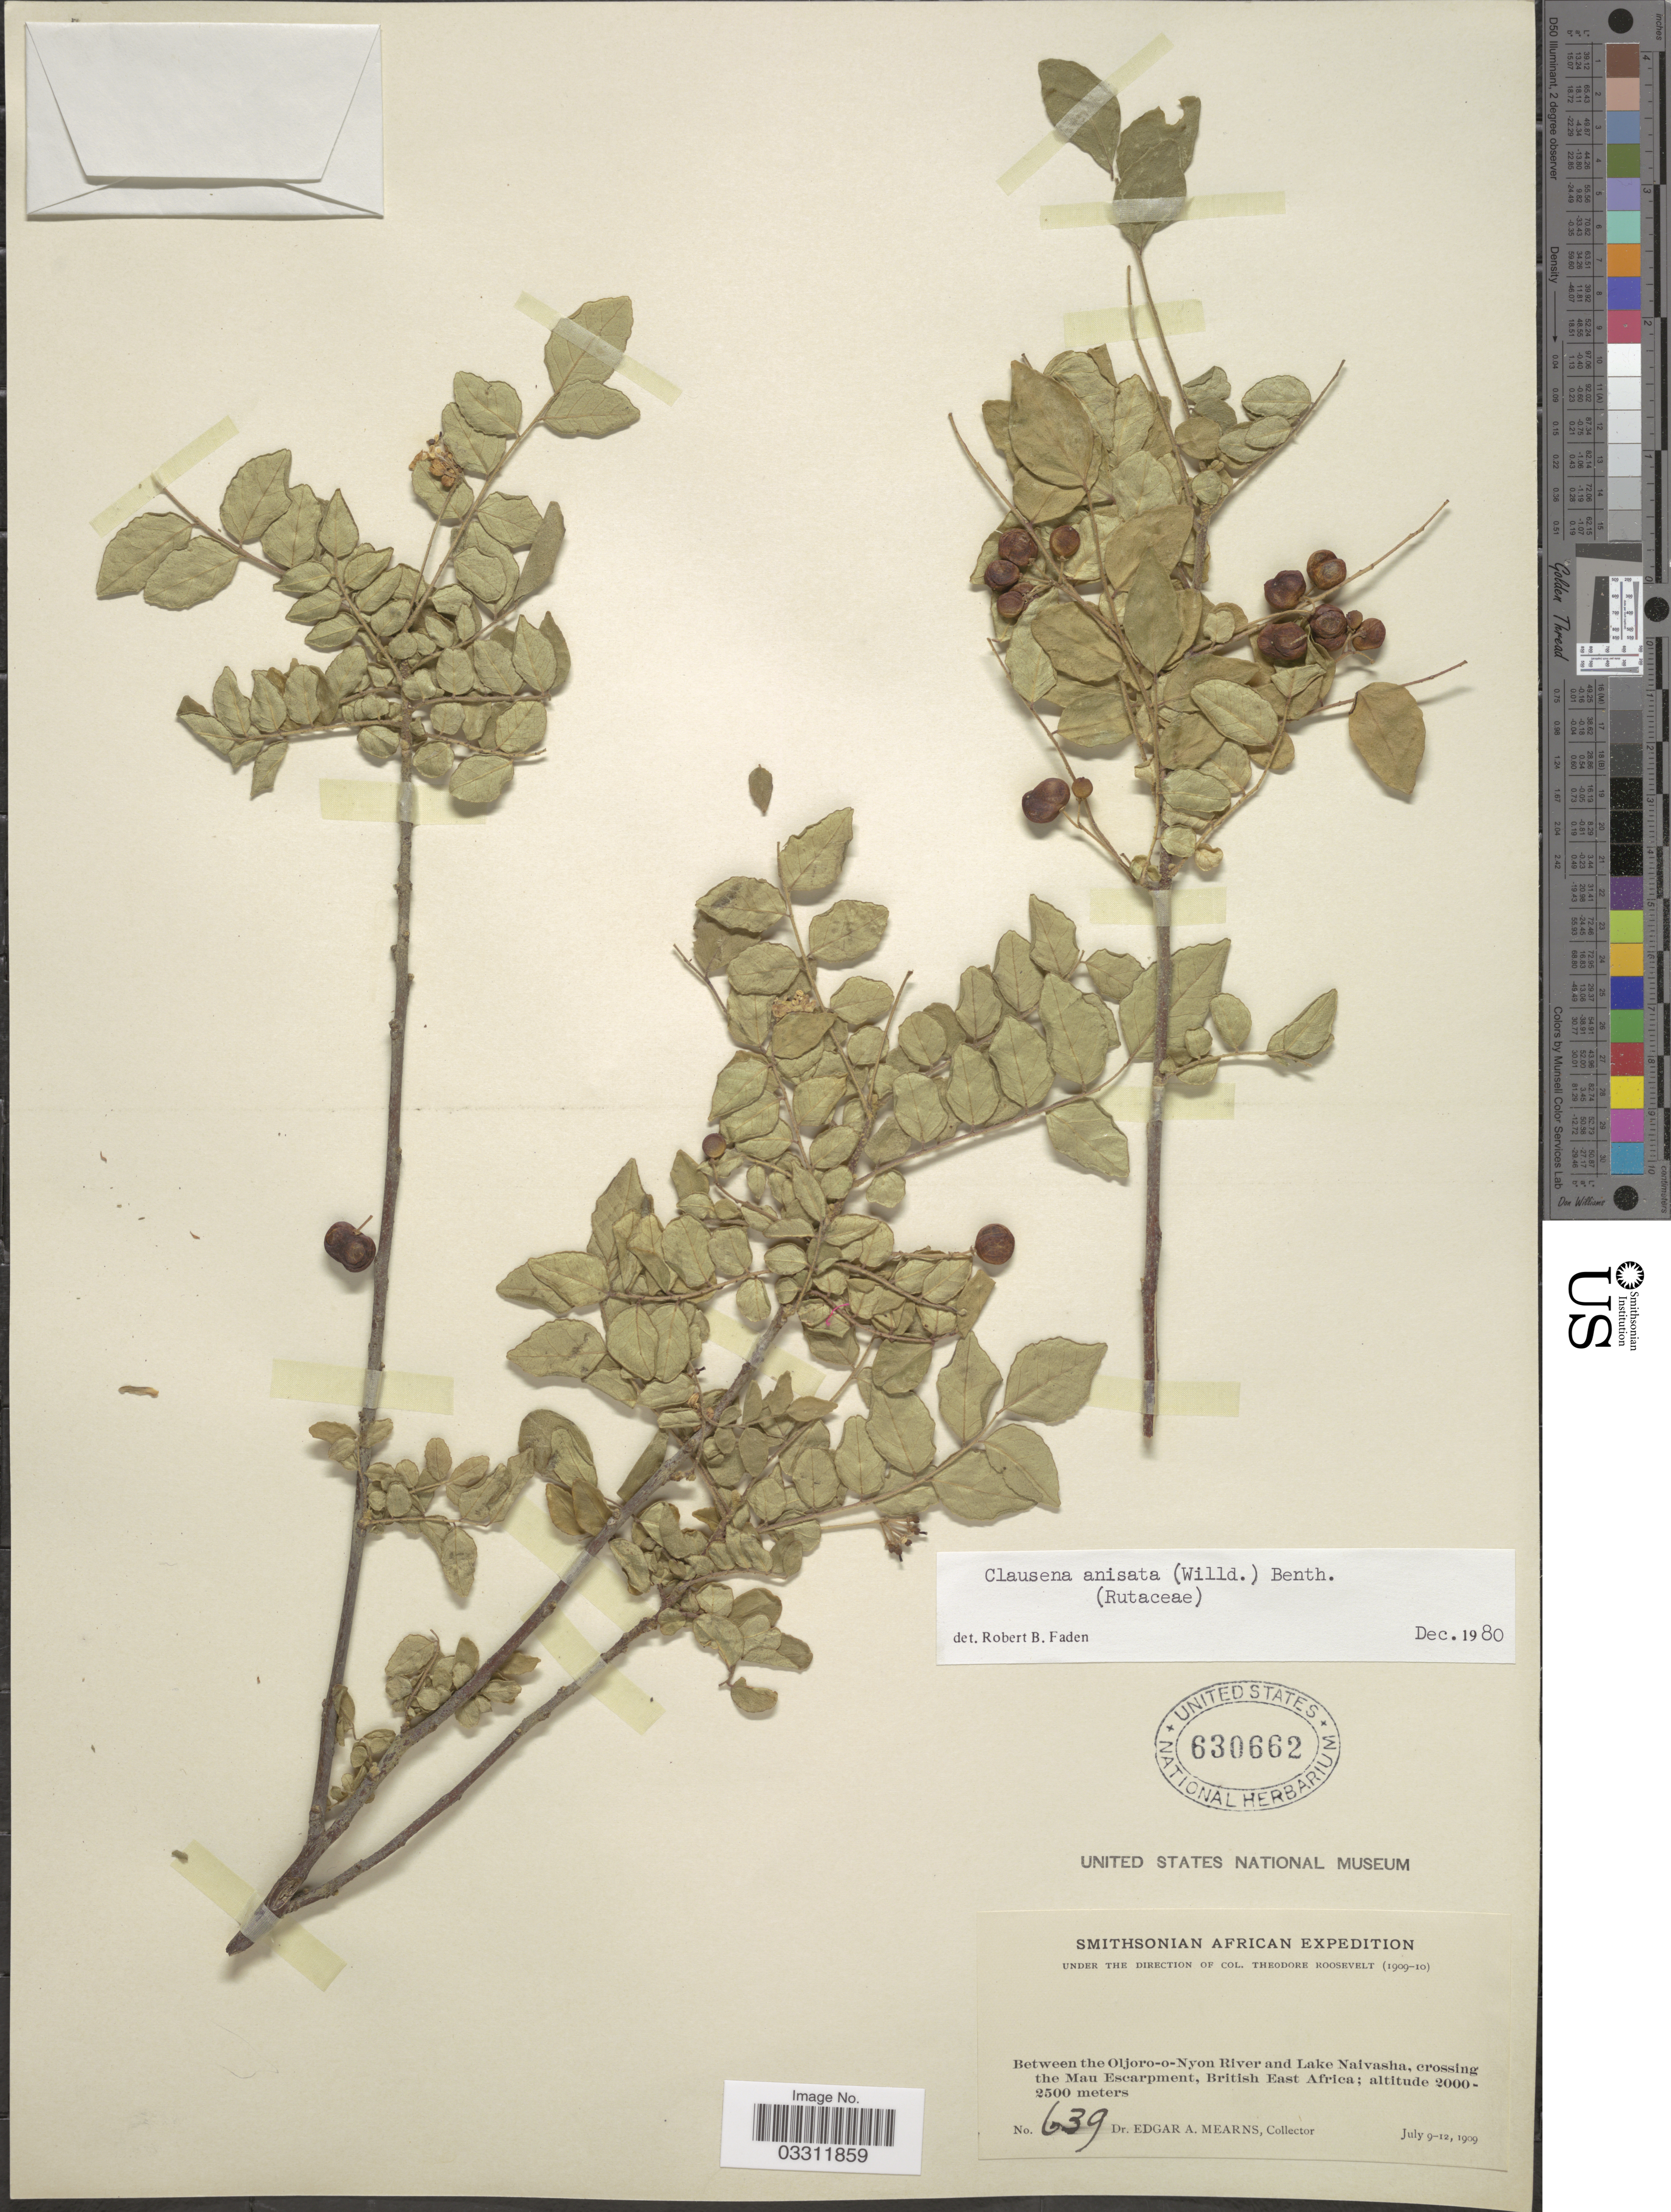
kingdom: Plantae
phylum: Tracheophyta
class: Magnoliopsida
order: Sapindales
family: Rutaceae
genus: Clausena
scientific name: Clausena anisata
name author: (Willd.) Benth.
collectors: E. A. Mearns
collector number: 639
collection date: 1909-07-09/1909-07-12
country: Kenya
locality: Between the Oljoro-o-Nyon River and Lake Naivasha, crossing the Mau Escarpment, British East Africa.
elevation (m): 2000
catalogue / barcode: US 630662